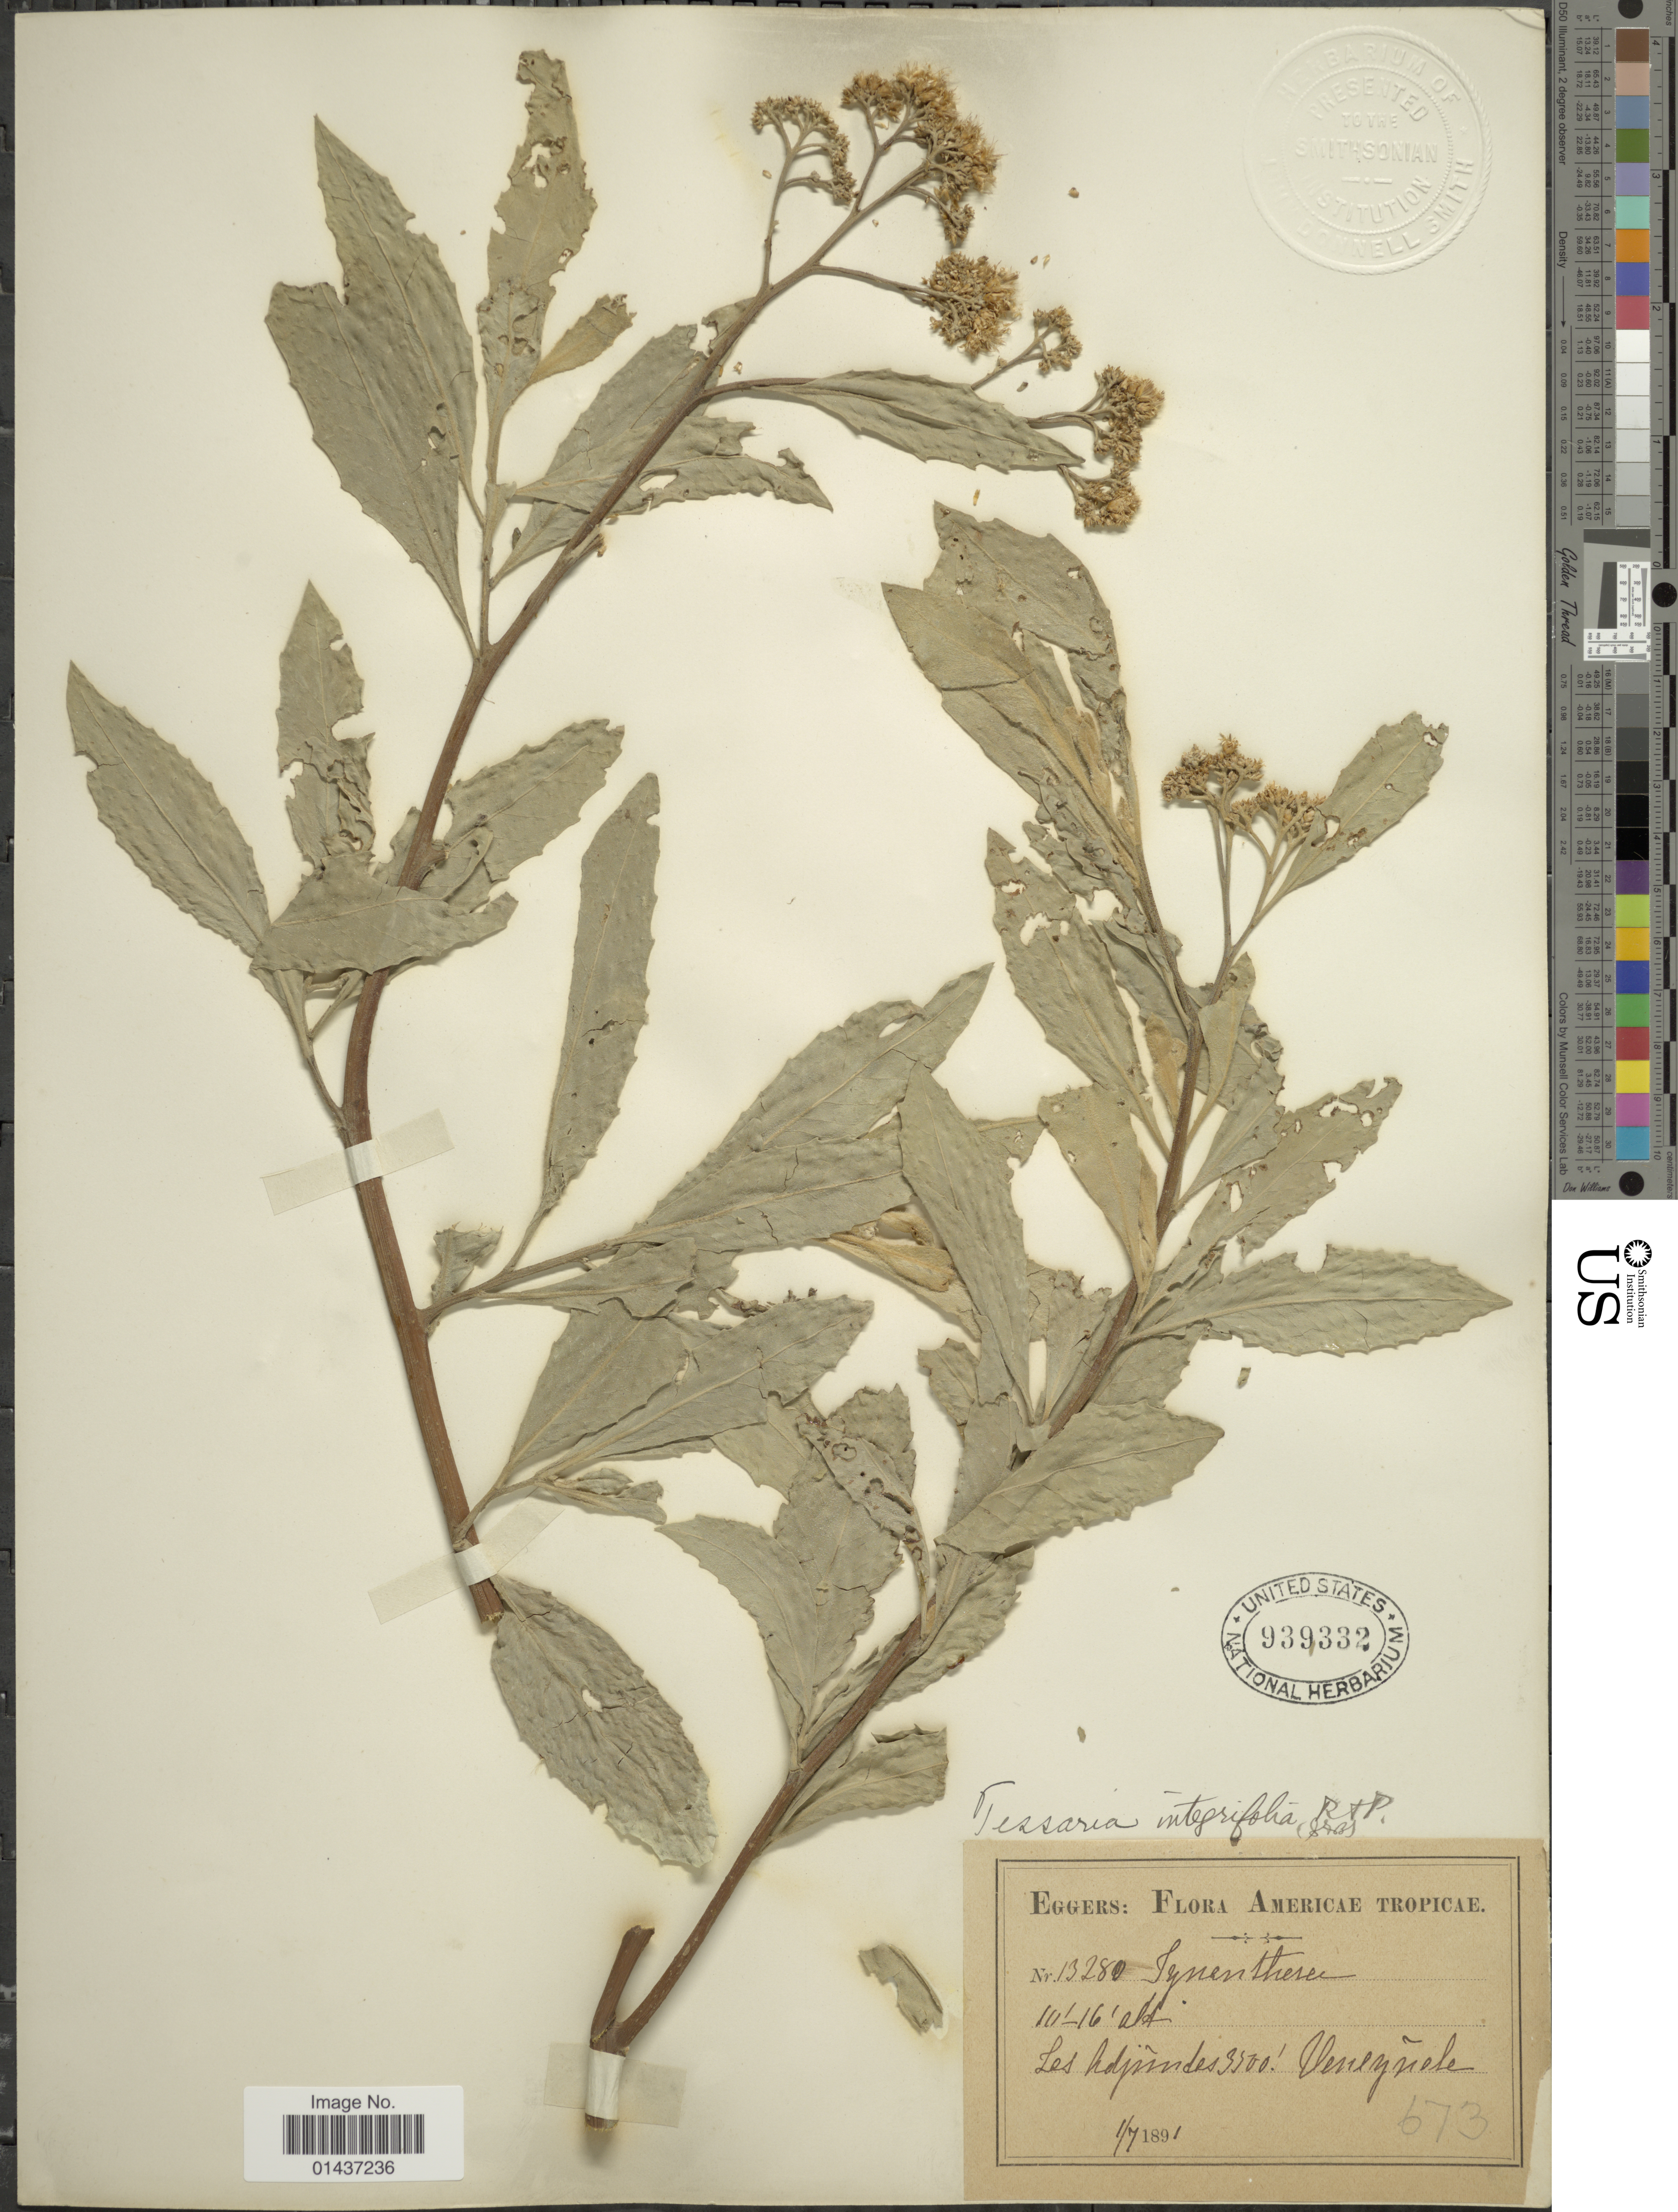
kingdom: Plantae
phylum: Tracheophyta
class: Magnoliopsida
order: Asterales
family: Asteraceae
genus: Tessaria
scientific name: Tessaria integrifolia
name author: Ruiz & Pav.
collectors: H. F. A. von Eggers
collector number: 13280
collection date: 1891-07-01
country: Venezuela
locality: Americae Tropicae, Las Adjuntas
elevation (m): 1067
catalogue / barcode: US 939332